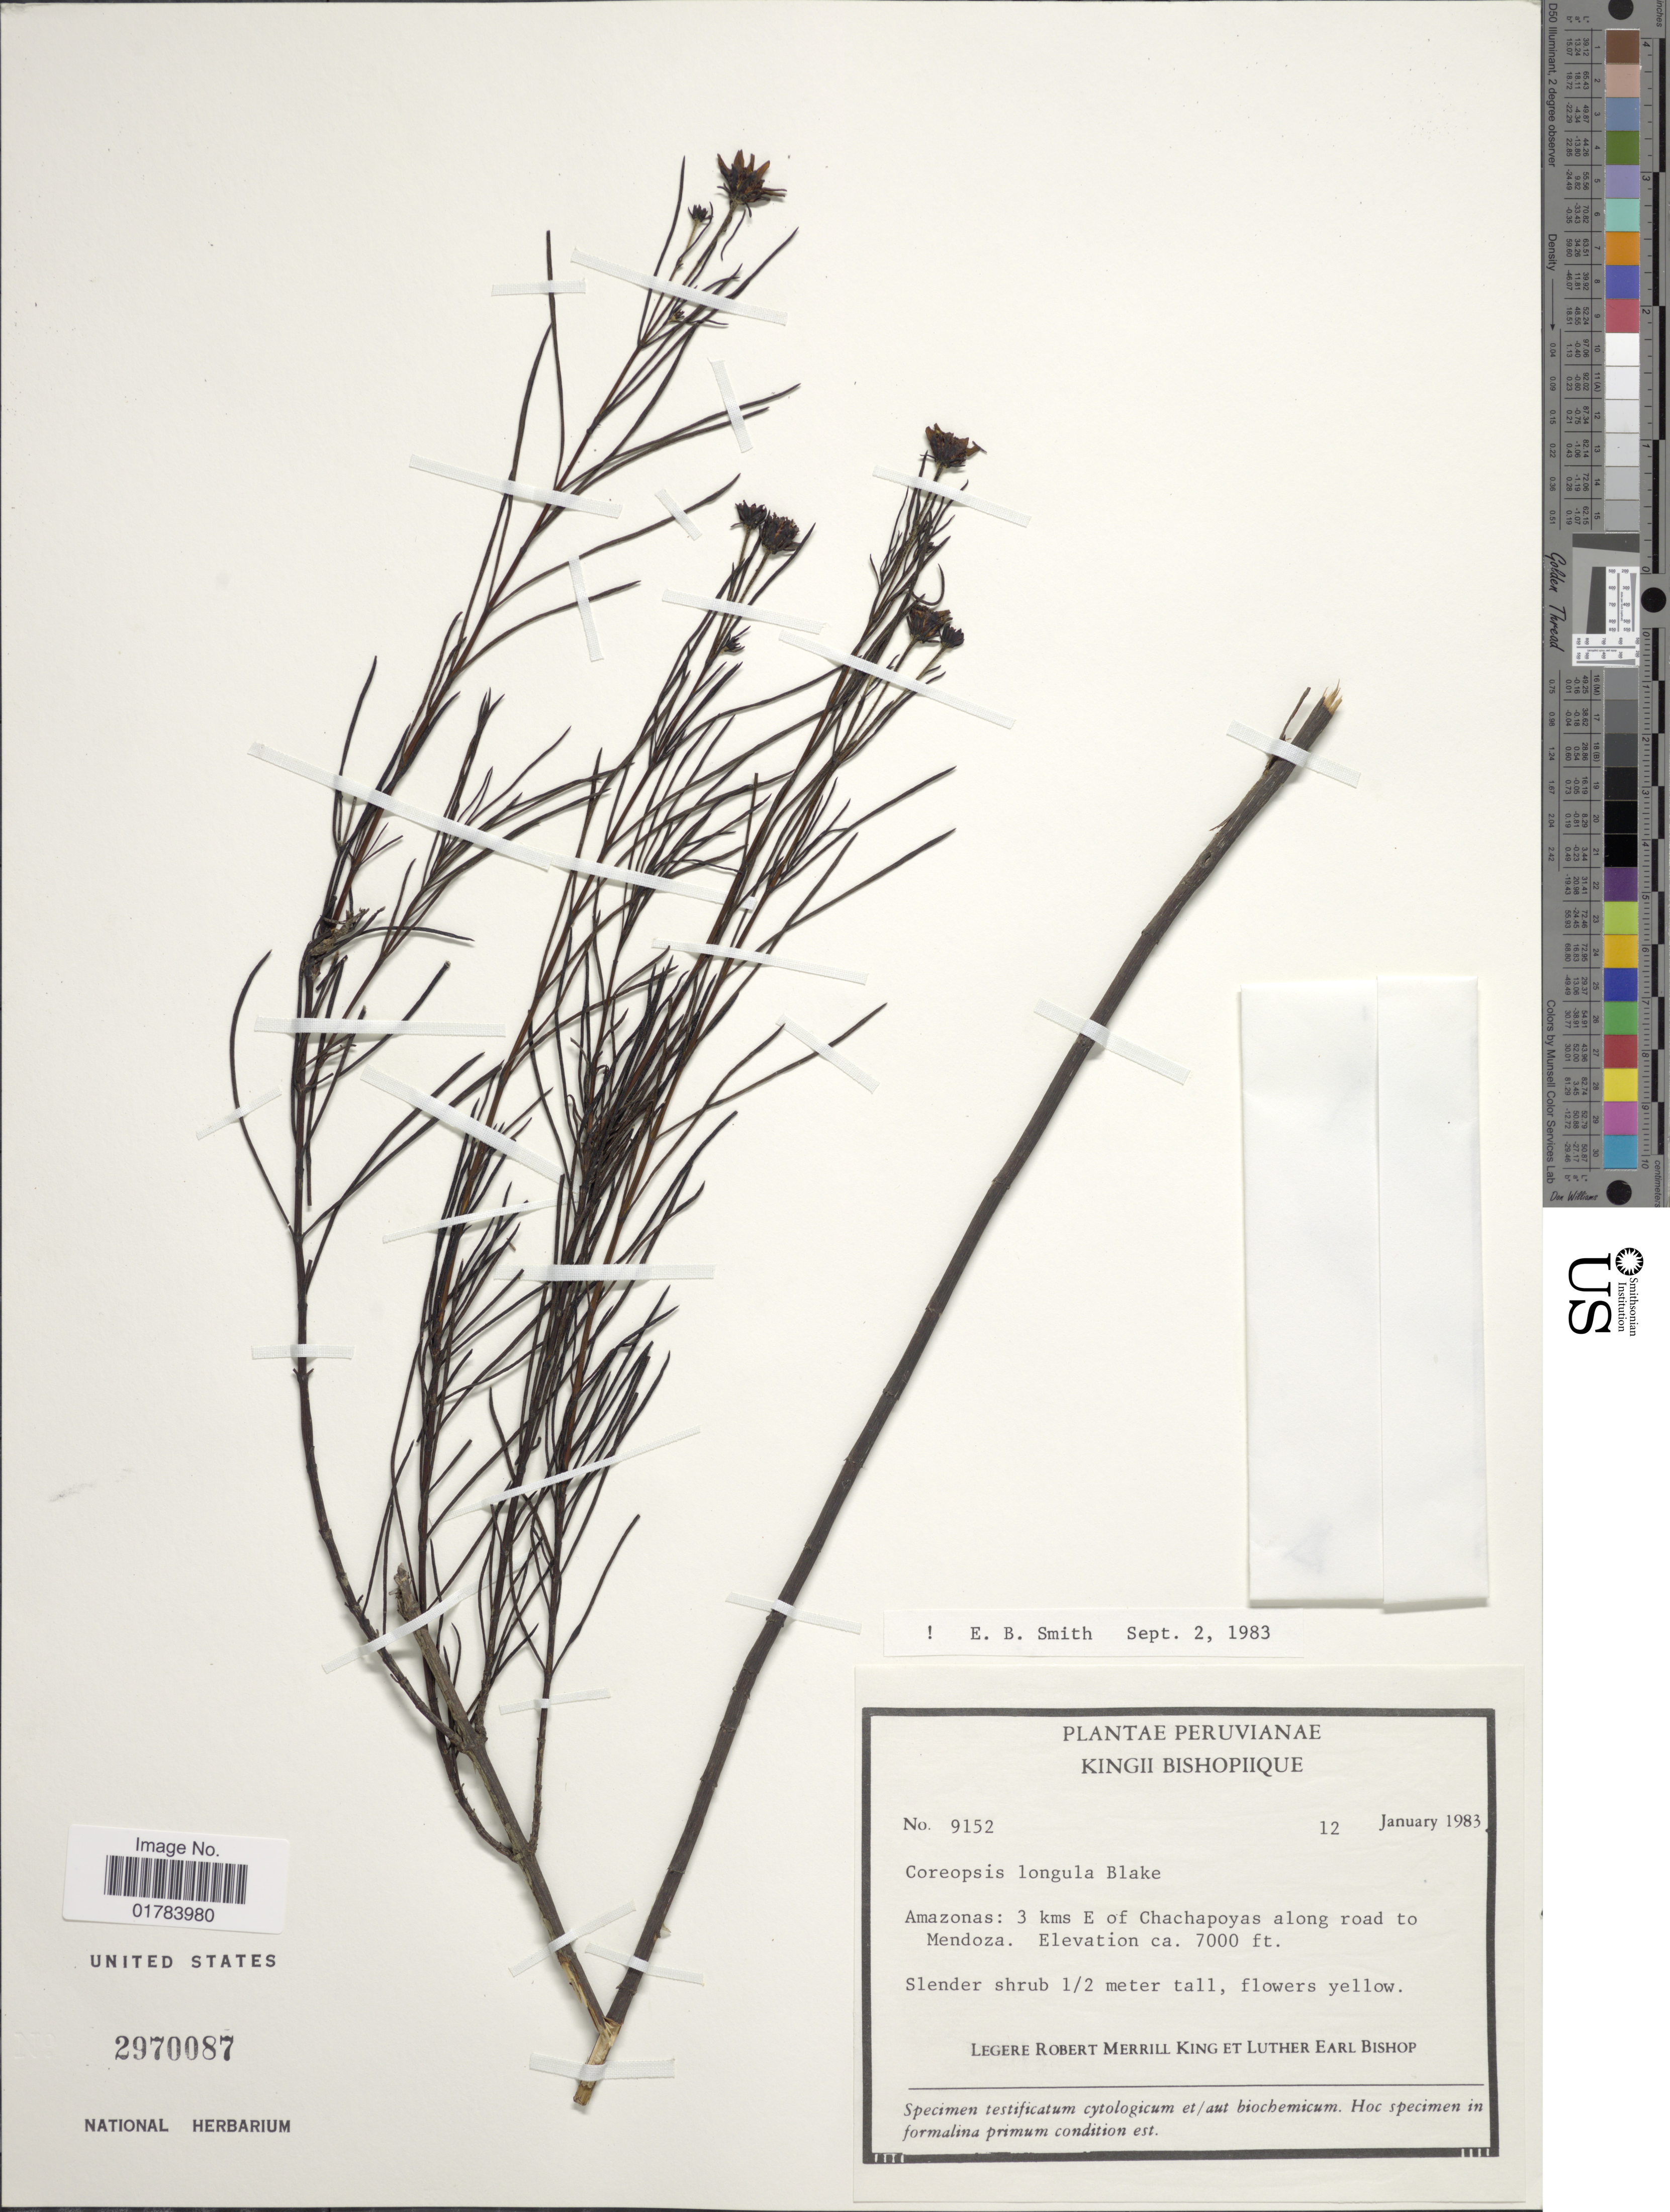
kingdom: Plantae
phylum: Tracheophyta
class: Magnoliopsida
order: Asterales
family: Asteraceae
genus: Coreopsis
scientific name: Coreopsis venusta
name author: Kunth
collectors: R. M. King & L. E. Bishop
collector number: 9152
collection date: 1983-01-12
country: Peru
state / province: Amazonas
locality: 3 kms of Chachapoyas along road to Mendoza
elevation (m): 2134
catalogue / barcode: US 2970087